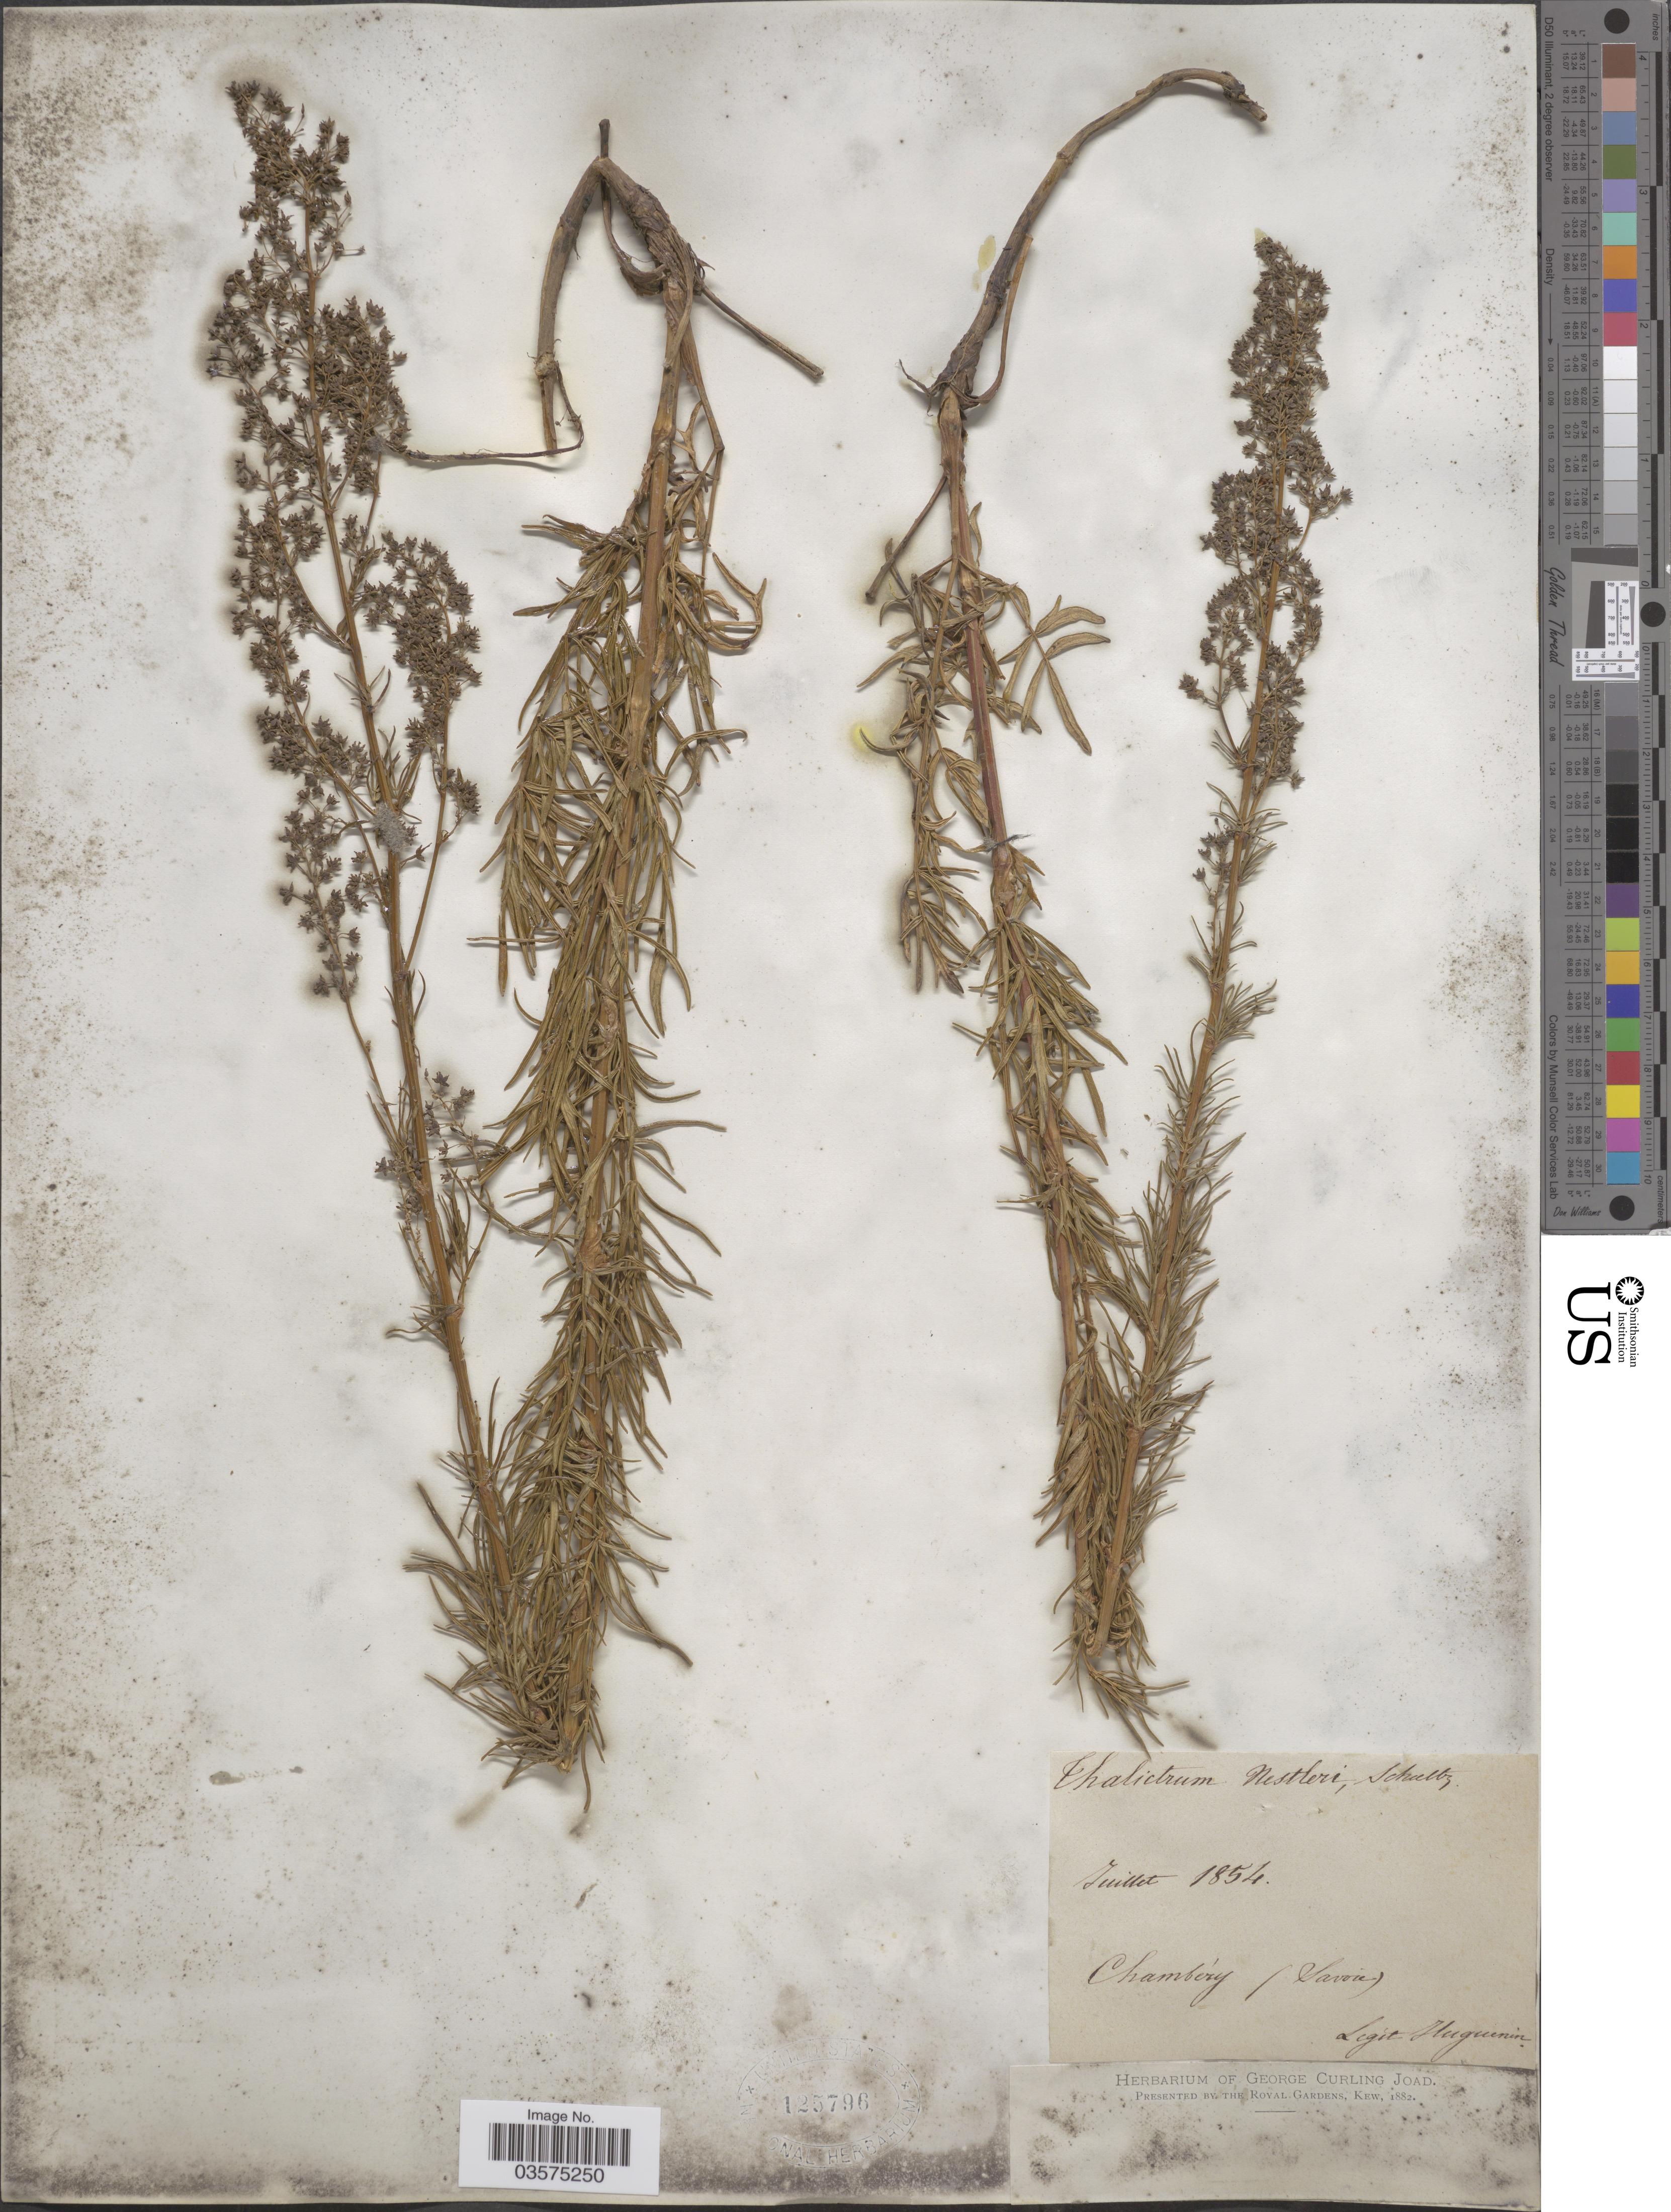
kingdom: Plantae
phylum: Tracheophyta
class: Magnoliopsida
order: Ranunculales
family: Ranunculaceae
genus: Thalictrum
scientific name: Thalictrum nestleri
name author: F.W. Schultz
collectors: Huguenin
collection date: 1854-07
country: France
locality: Chambéry (Savoie).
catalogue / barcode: US 125796